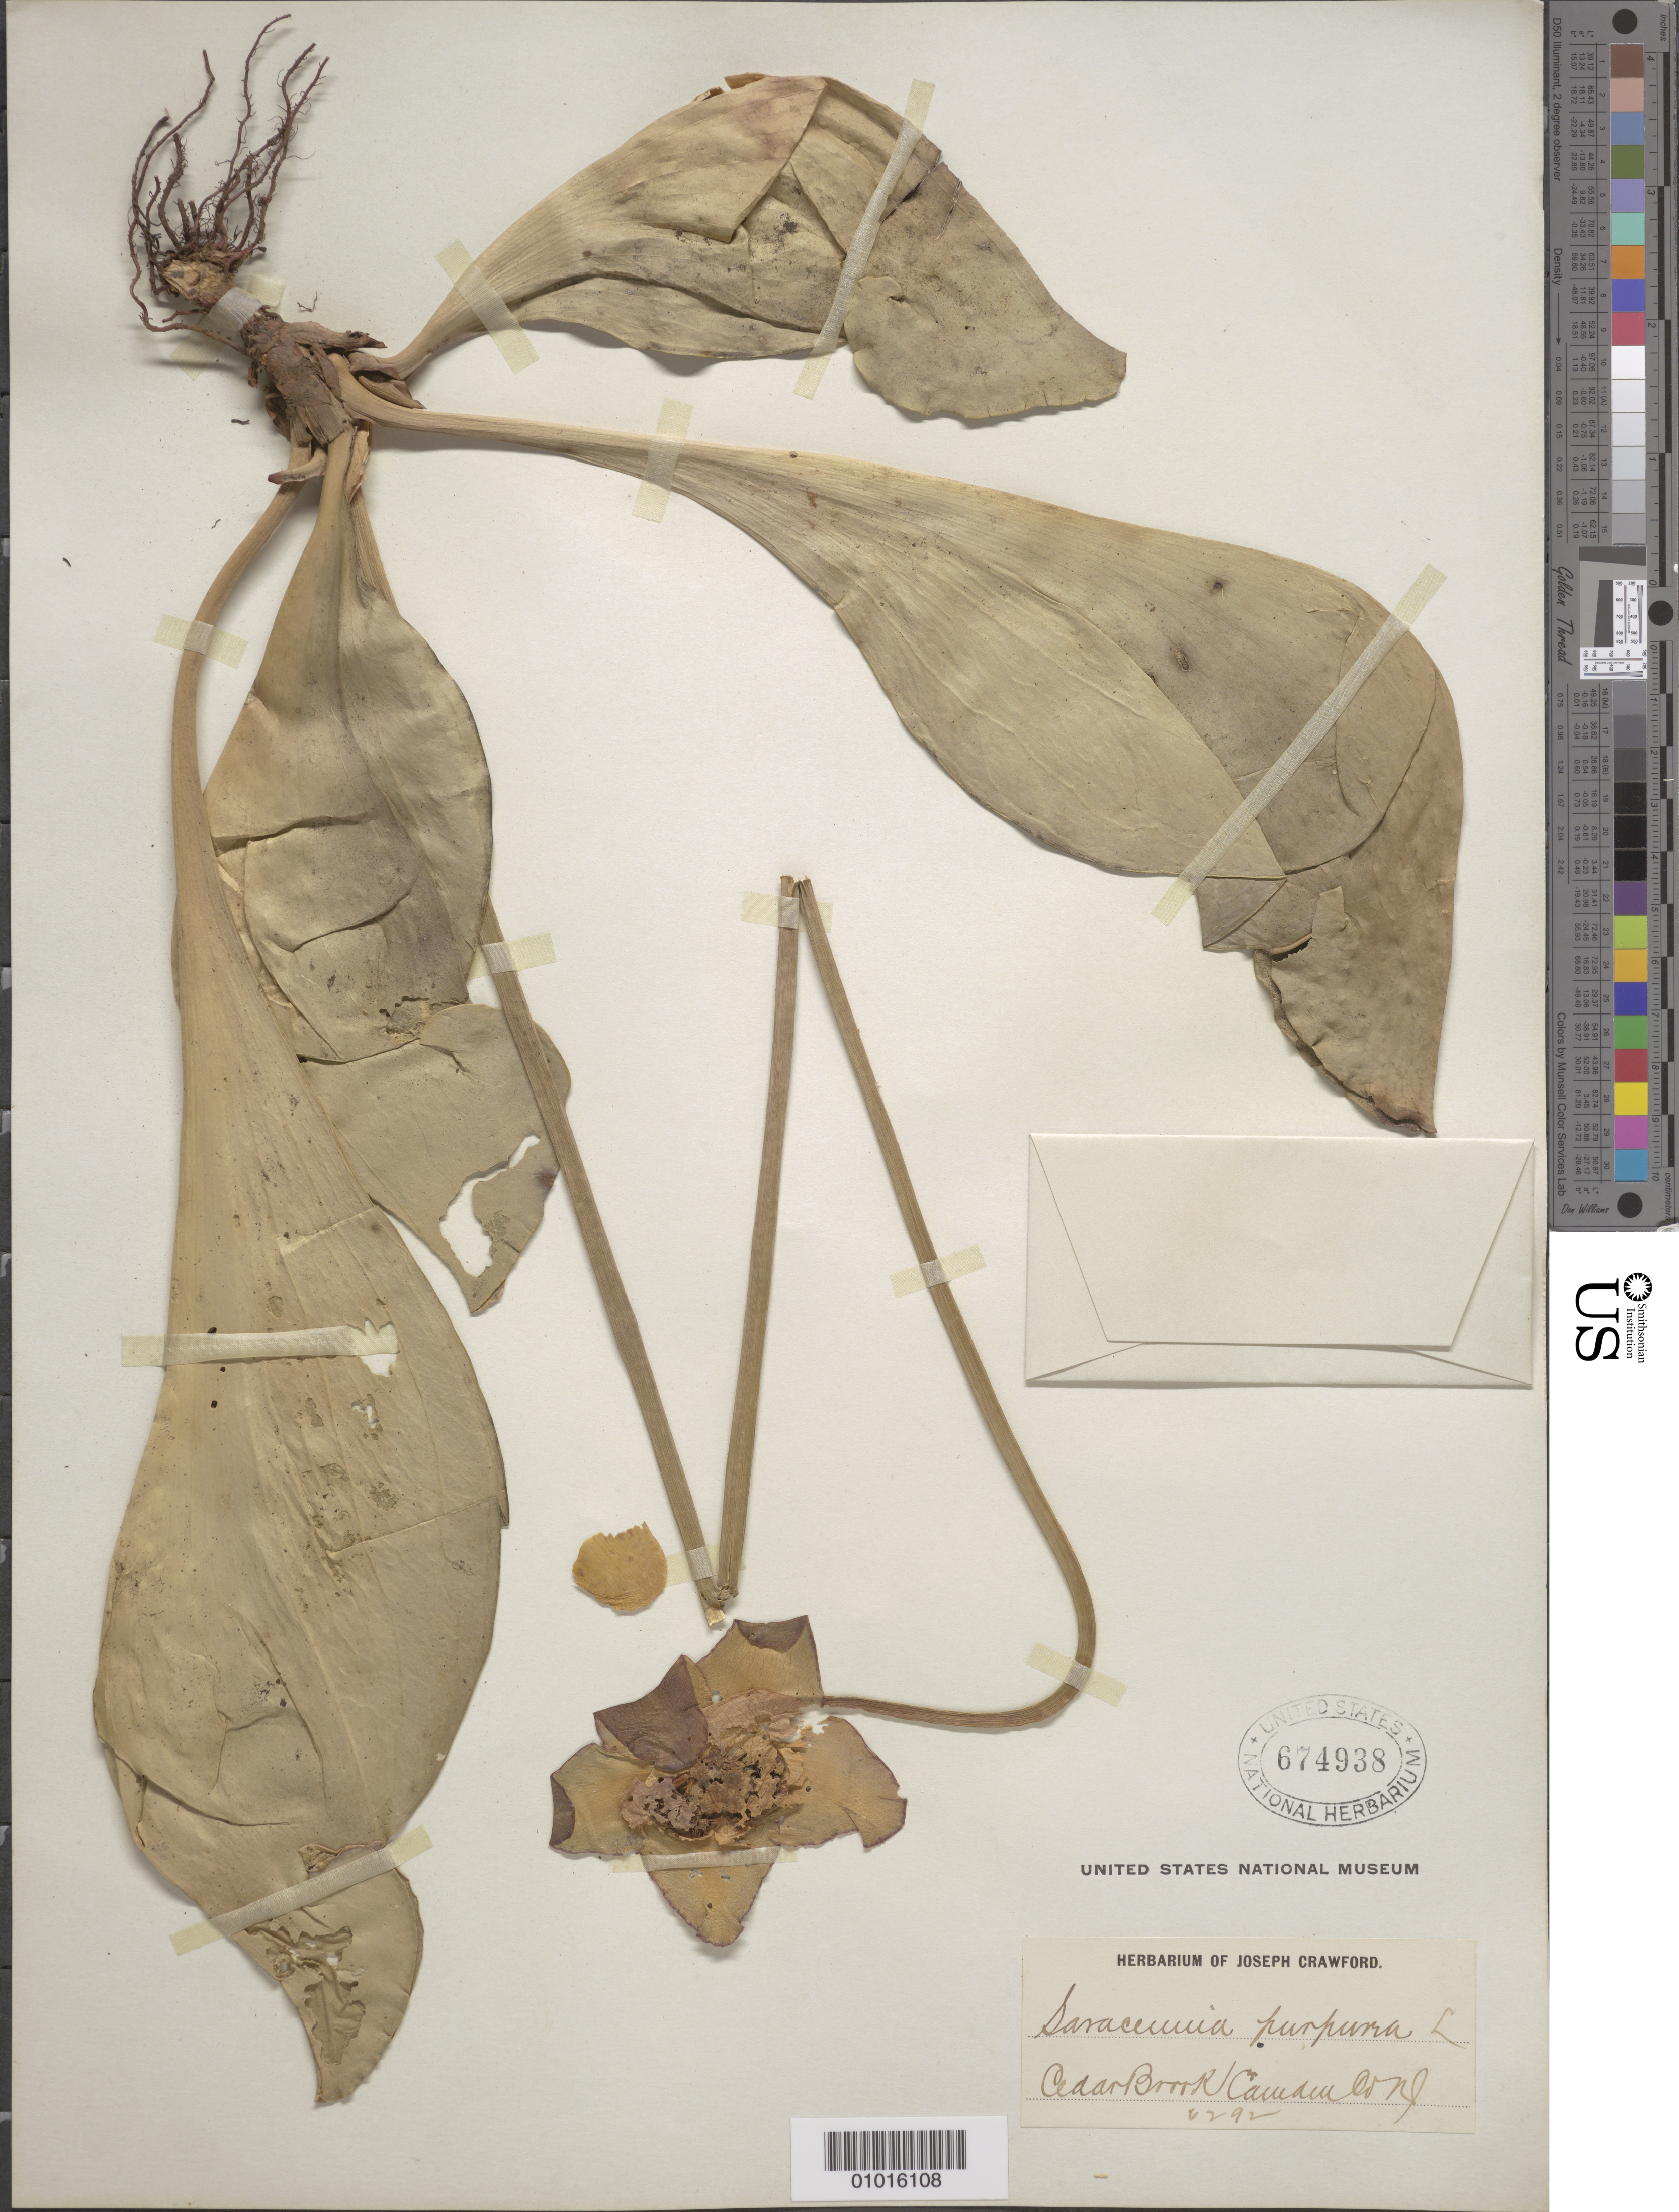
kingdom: Plantae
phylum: Tracheophyta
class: Magnoliopsida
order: Ericales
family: Sarraceniaceae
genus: Sarracenia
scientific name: Sarracenia purpurea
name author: L.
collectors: ex herb. Joseph Crawford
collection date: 1892-02-06 or 1892-06-06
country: United States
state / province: New Jersey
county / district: Camden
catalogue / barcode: US 674938